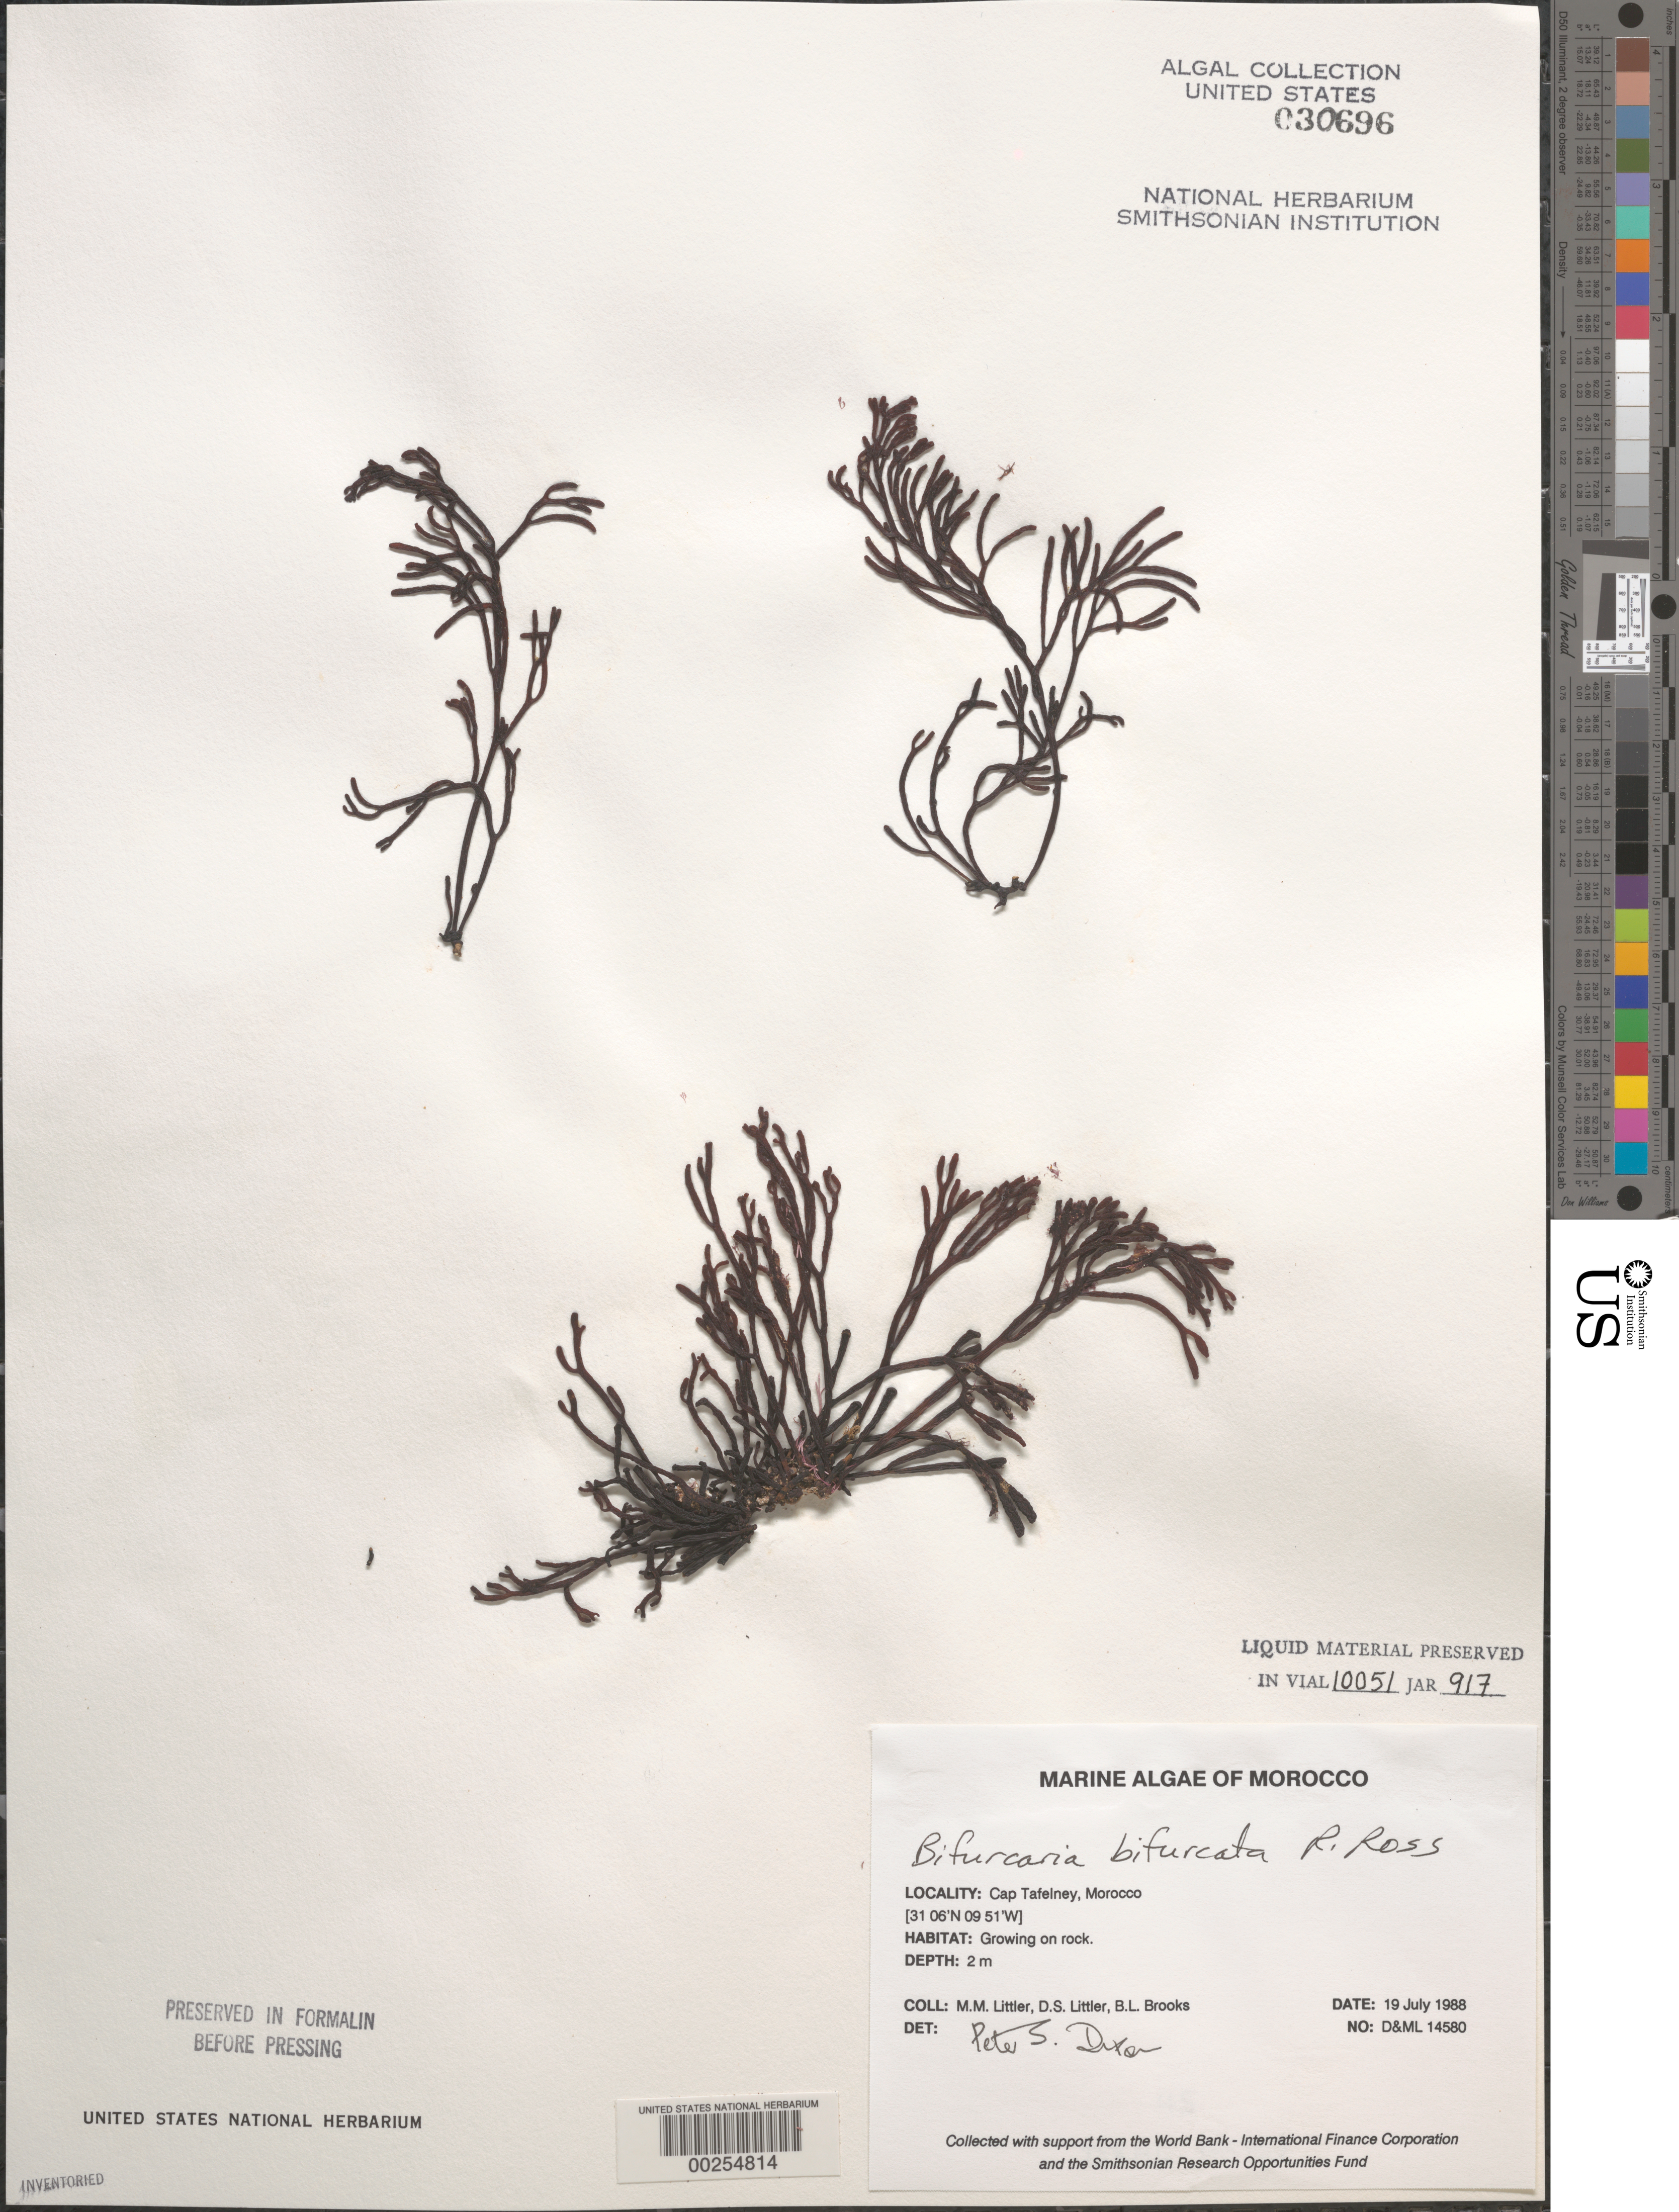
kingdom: Chromista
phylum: Ochrophyta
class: Phaeophyceae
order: Fucales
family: Sargassaceae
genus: Bifurcaria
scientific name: Bifurcaria bifurcata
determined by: Dixon, P. S.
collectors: M. M. Littler, D. S. Littler & B. Brooks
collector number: D&ML 14580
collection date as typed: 19 Jul 1988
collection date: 1988-07-19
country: Morocco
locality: Cap Tafelney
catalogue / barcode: US 30696